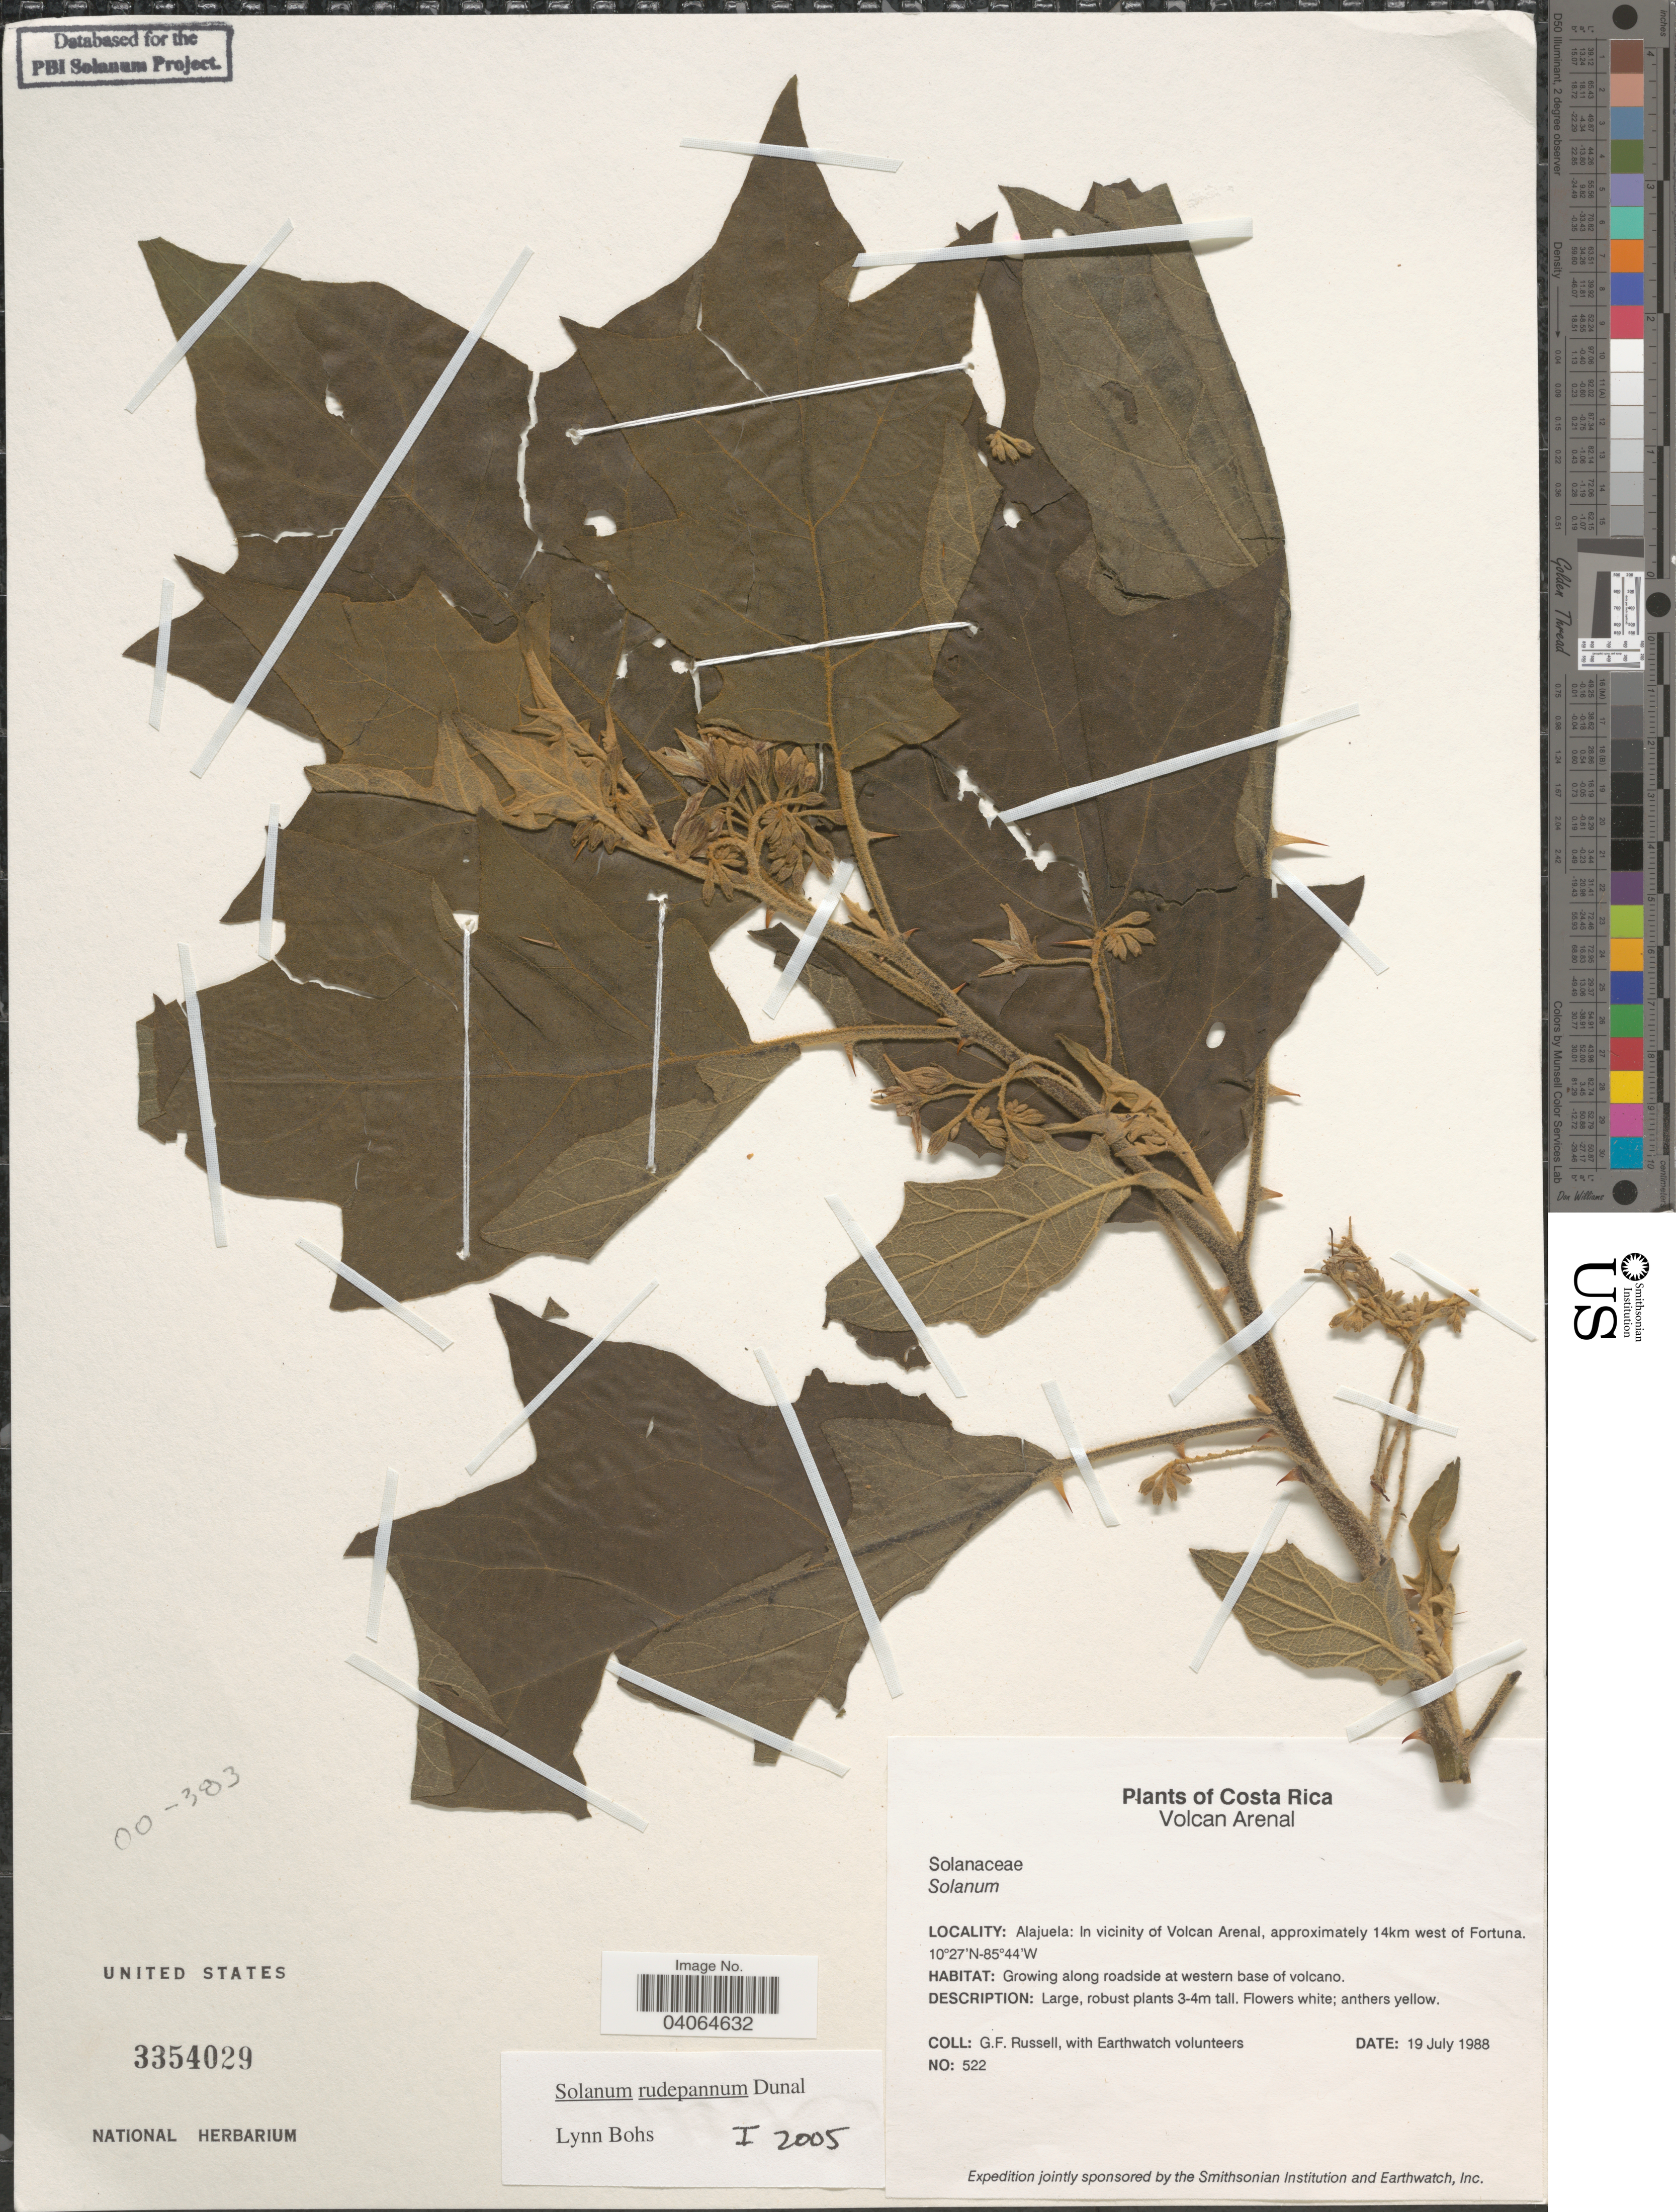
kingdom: Plantae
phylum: Tracheophyta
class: Magnoliopsida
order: Solanales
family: Solanaceae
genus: Solanum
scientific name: Solanum rudepannum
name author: Dunal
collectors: G. Russell & Earthwatch Volunteers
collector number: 522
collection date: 1988-07-19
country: Costa Rica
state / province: Alajuela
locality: Volcan Arenal. In vicinity of Volcan Arenal, approximately 14km west of Fortuna. Along roadside at western base of volcano.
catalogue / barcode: US 3354029